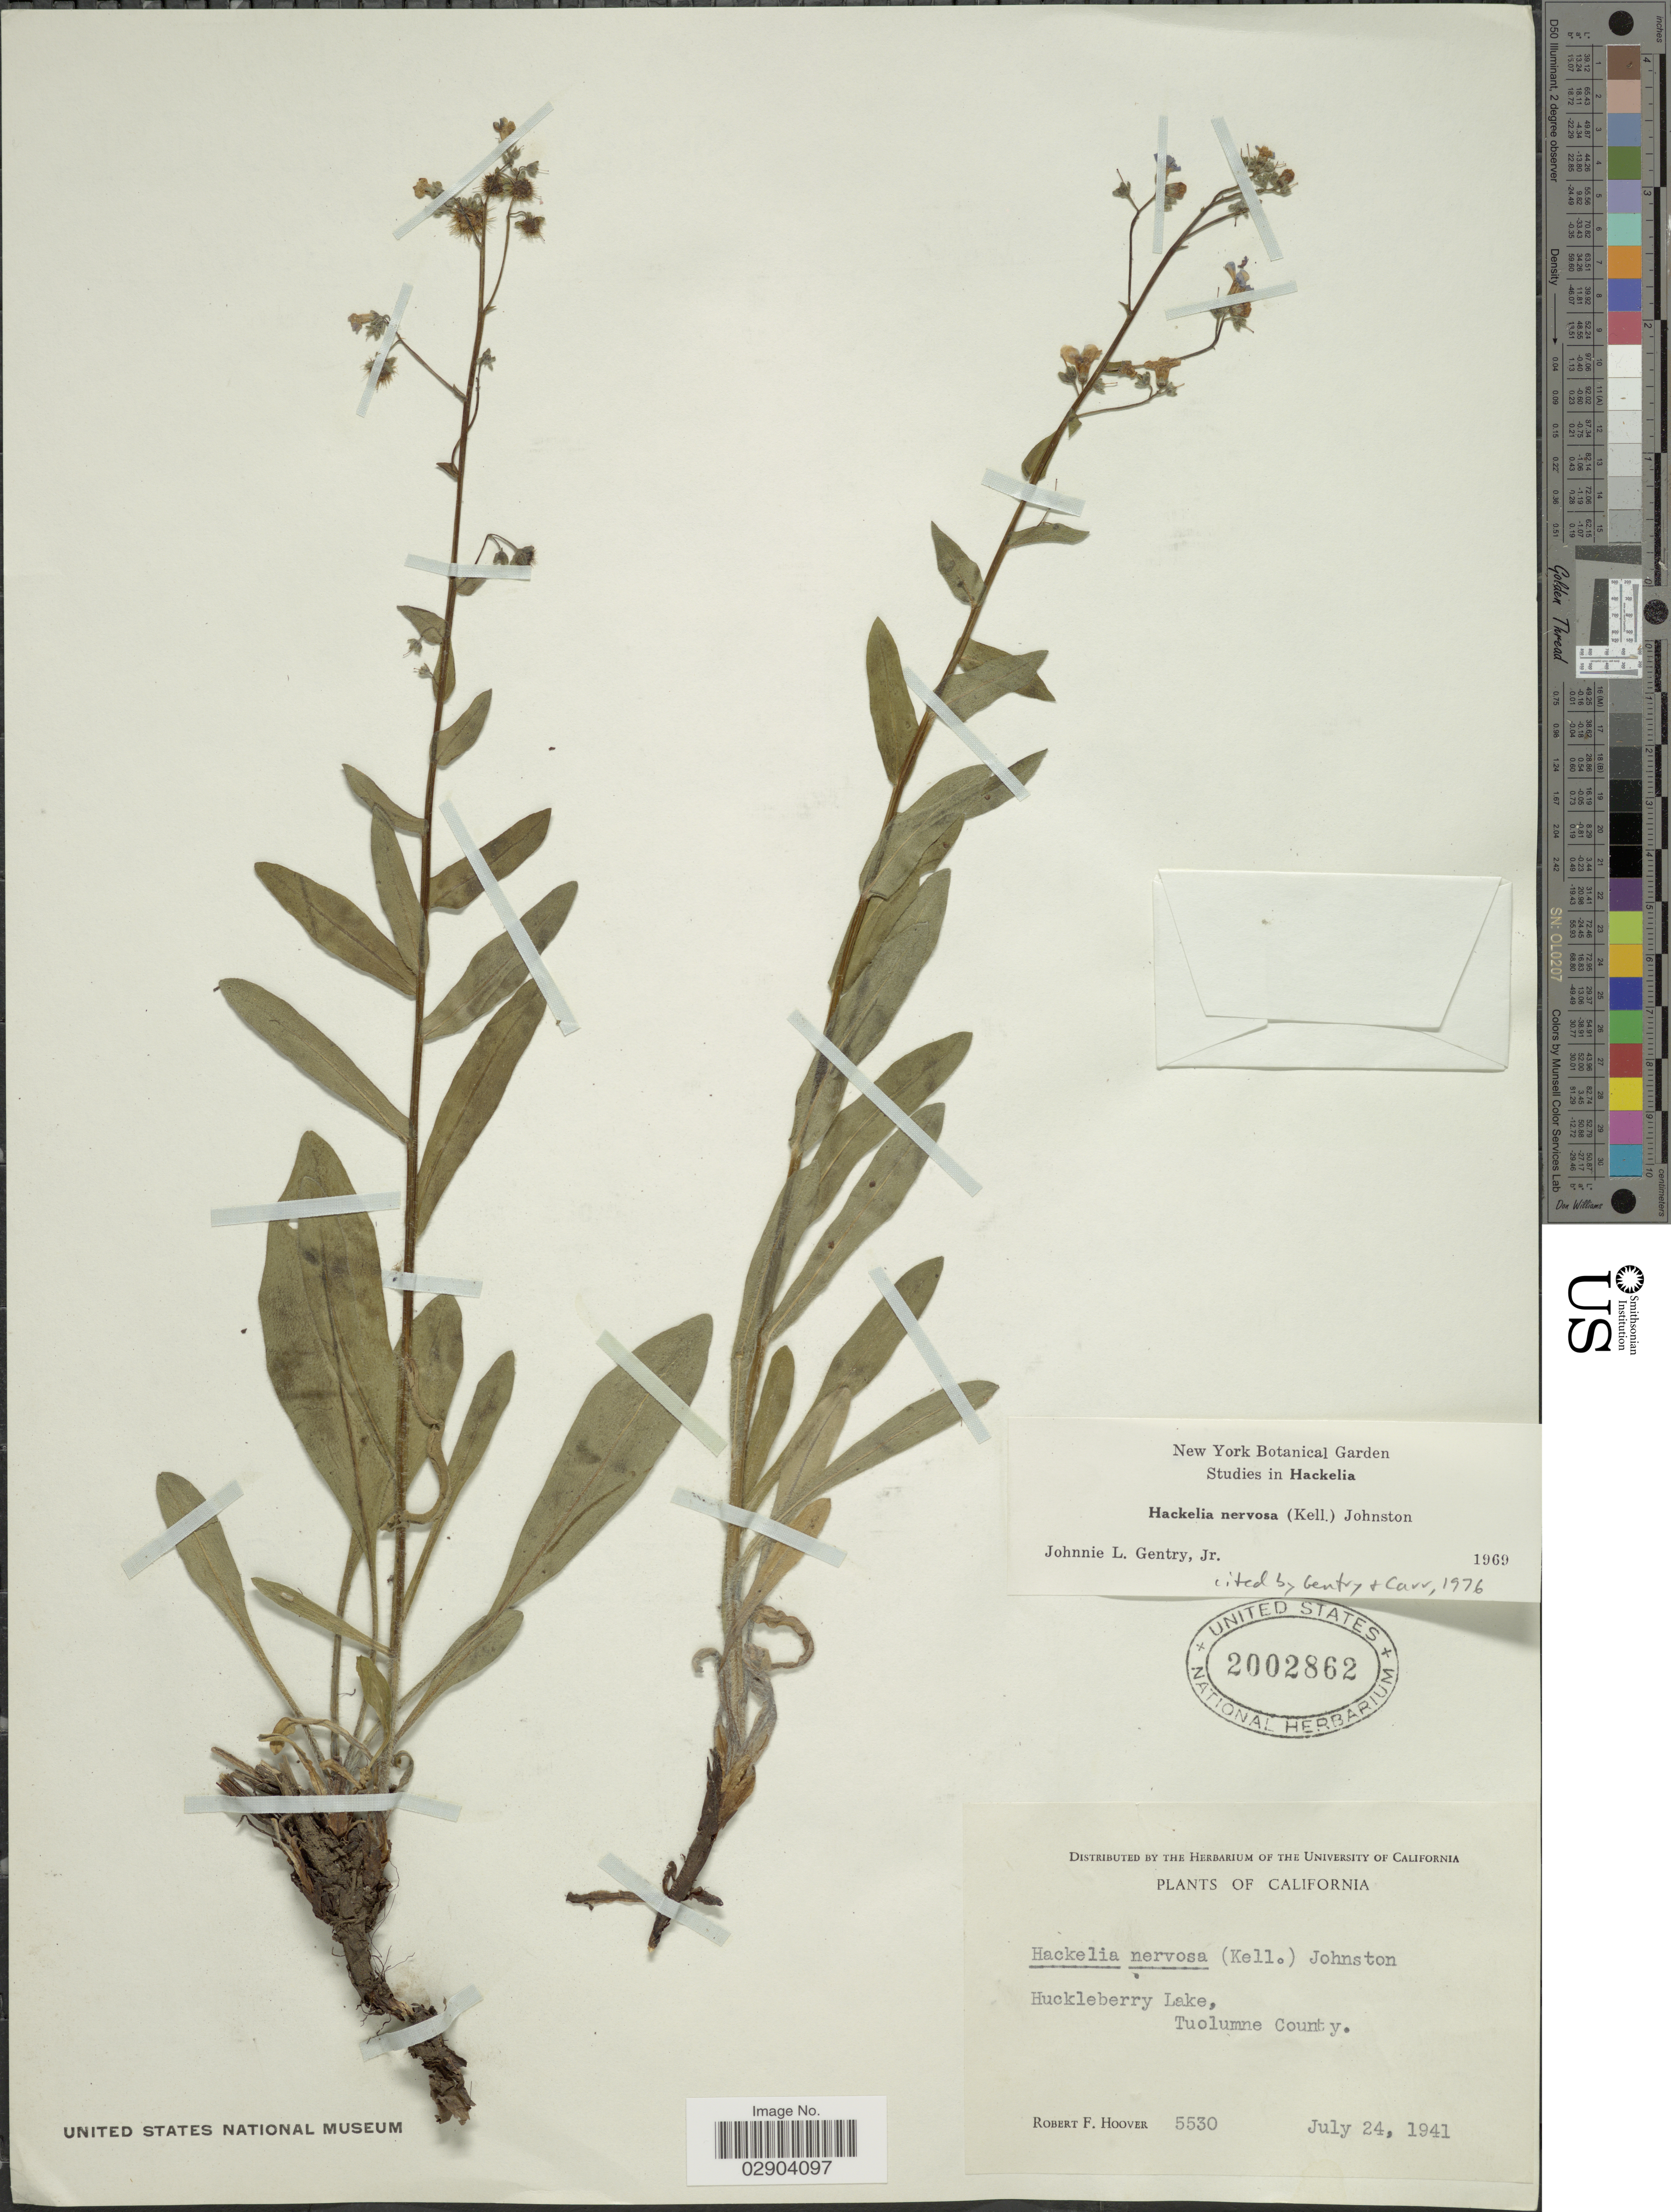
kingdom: Plantae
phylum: Tracheophyta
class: Magnoliopsida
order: Boraginales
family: Boraginaceae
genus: Hackelia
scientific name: Hackelia nervosa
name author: (Kellogg) I.M. Johnst.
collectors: R. F. Hoover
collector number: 5530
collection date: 1941-07-24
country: United States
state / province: California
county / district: Tuolumne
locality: Huckleberry Lake, Tuolumne County.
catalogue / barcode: US 2002862